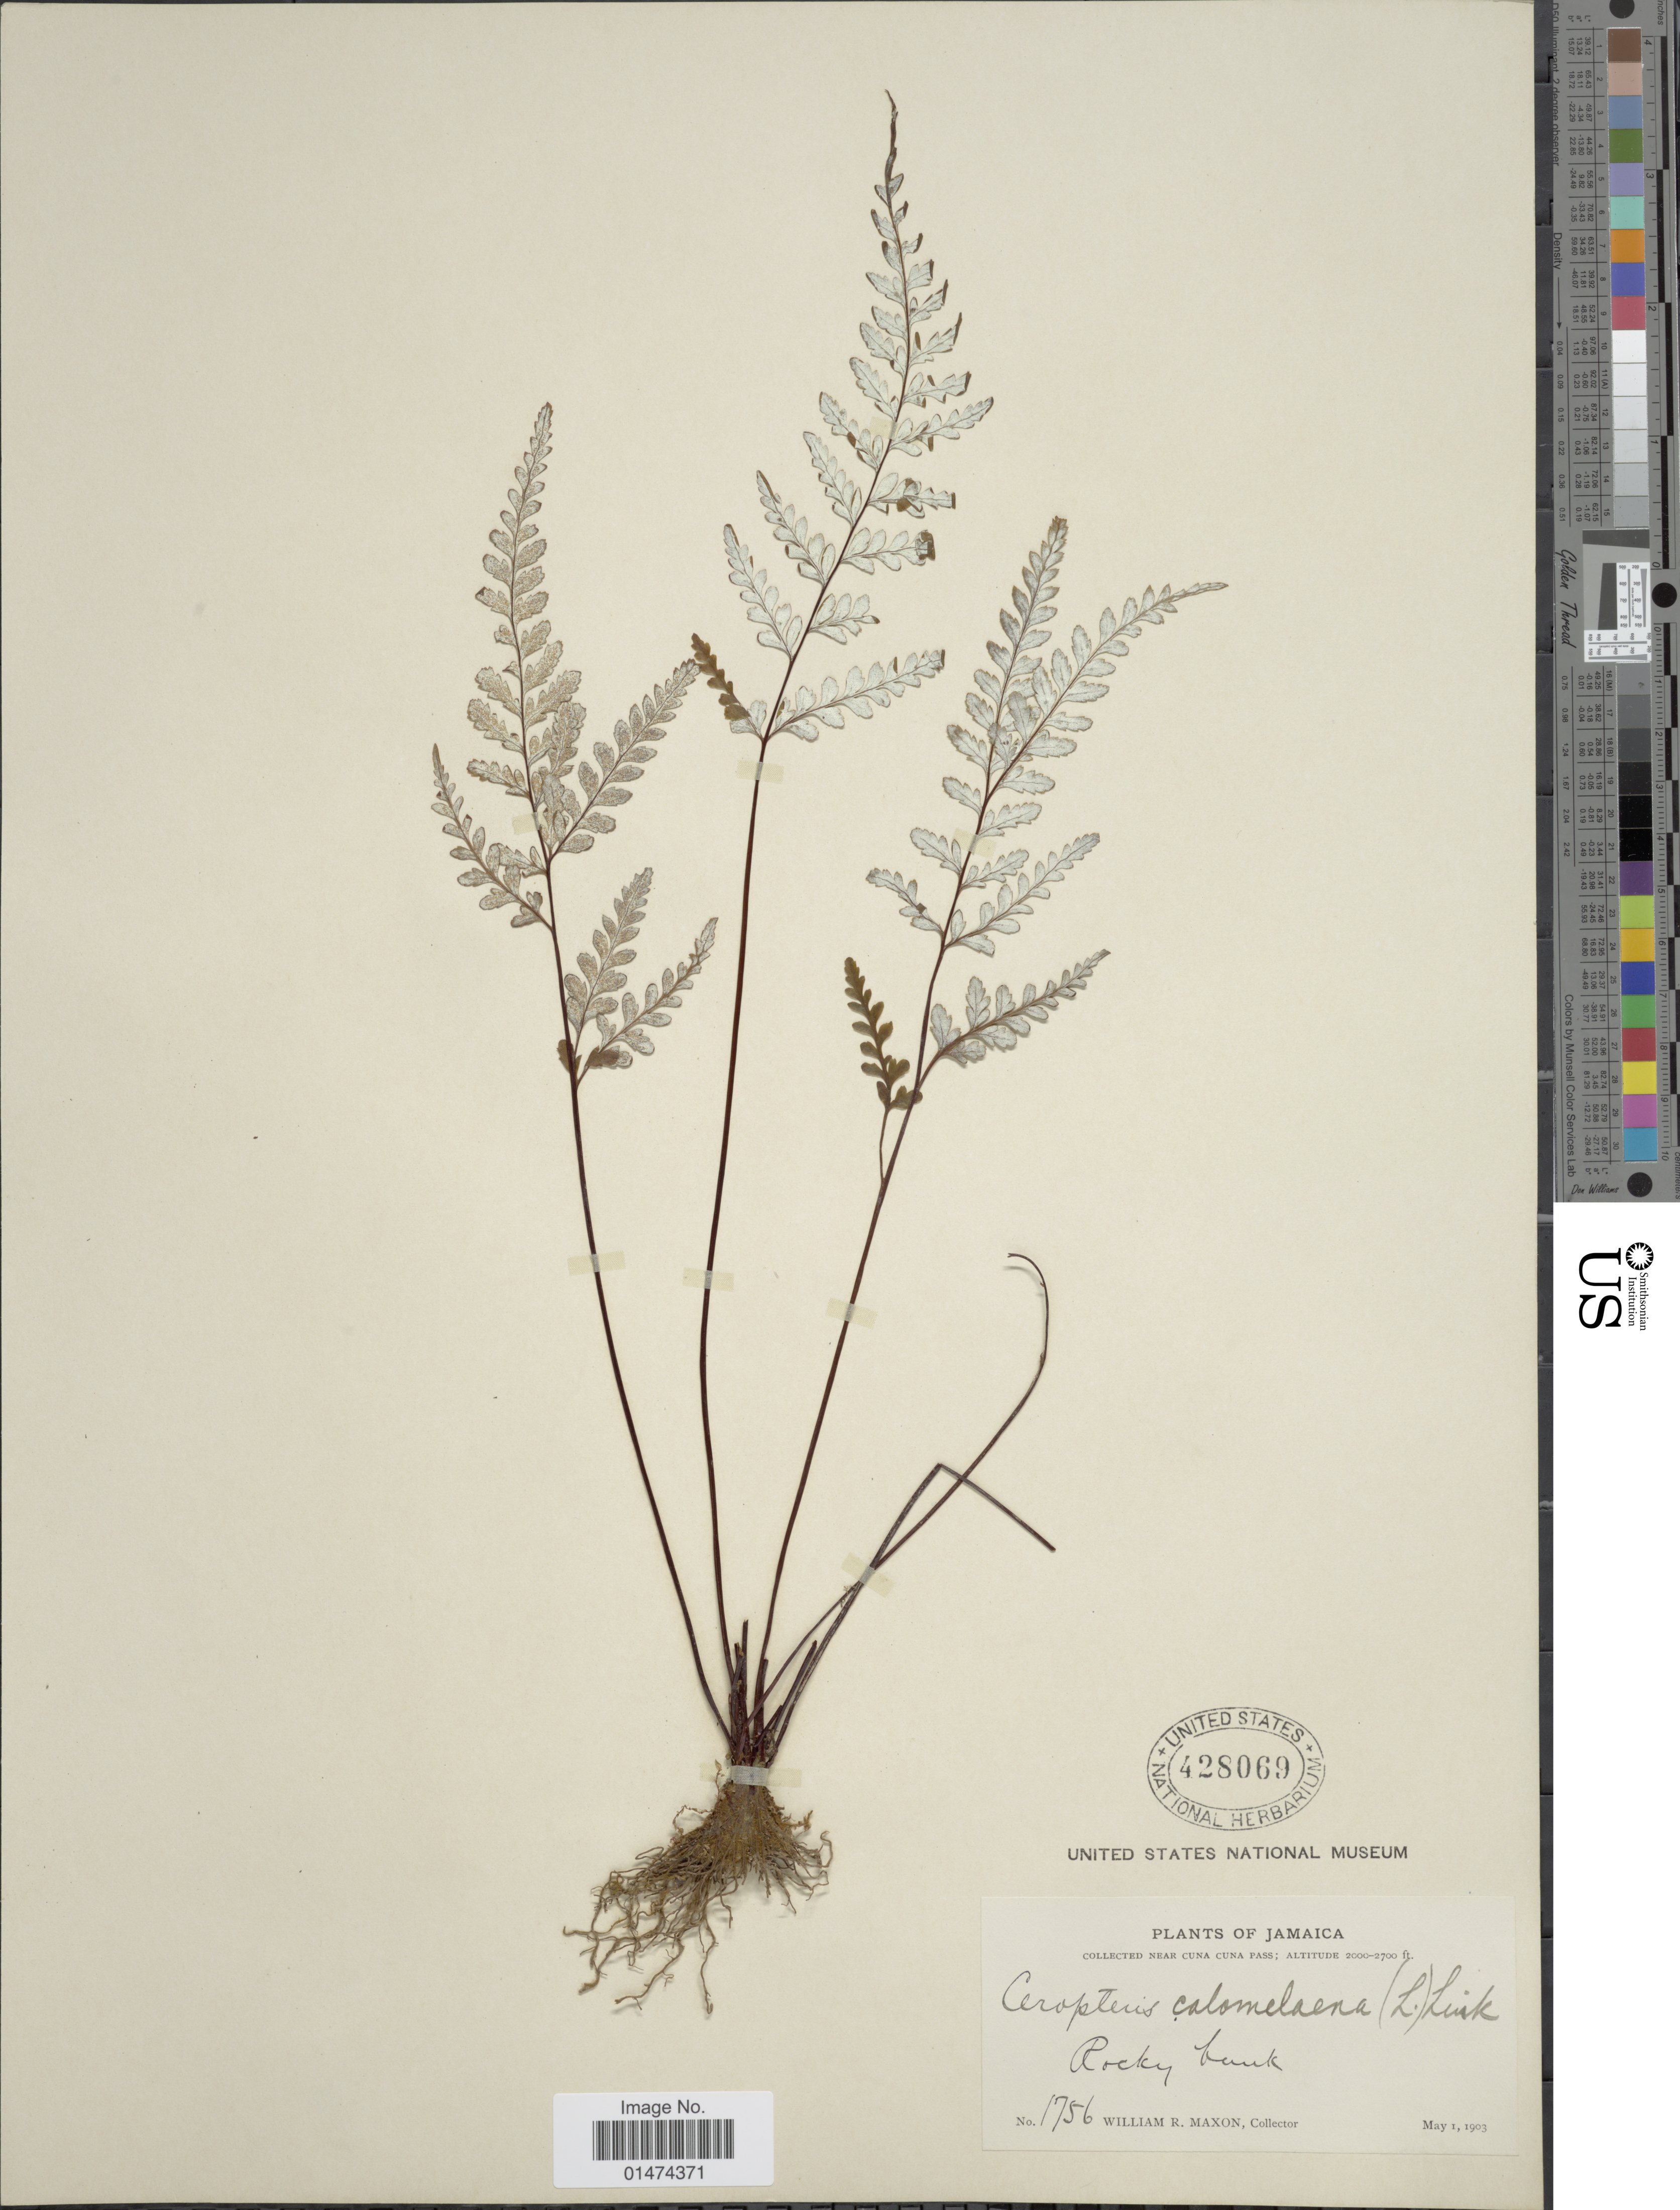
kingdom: Plantae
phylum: Tracheophyta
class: Polypodiopsida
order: Polypodiales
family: Pteridaceae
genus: Pityrogramma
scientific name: Pityrogramma calomelanos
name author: (L.) Link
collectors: W. R. Maxon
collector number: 1756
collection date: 1903-05-01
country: Jamaica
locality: Collected near Cuna Cuna Pass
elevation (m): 610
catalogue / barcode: US 428069